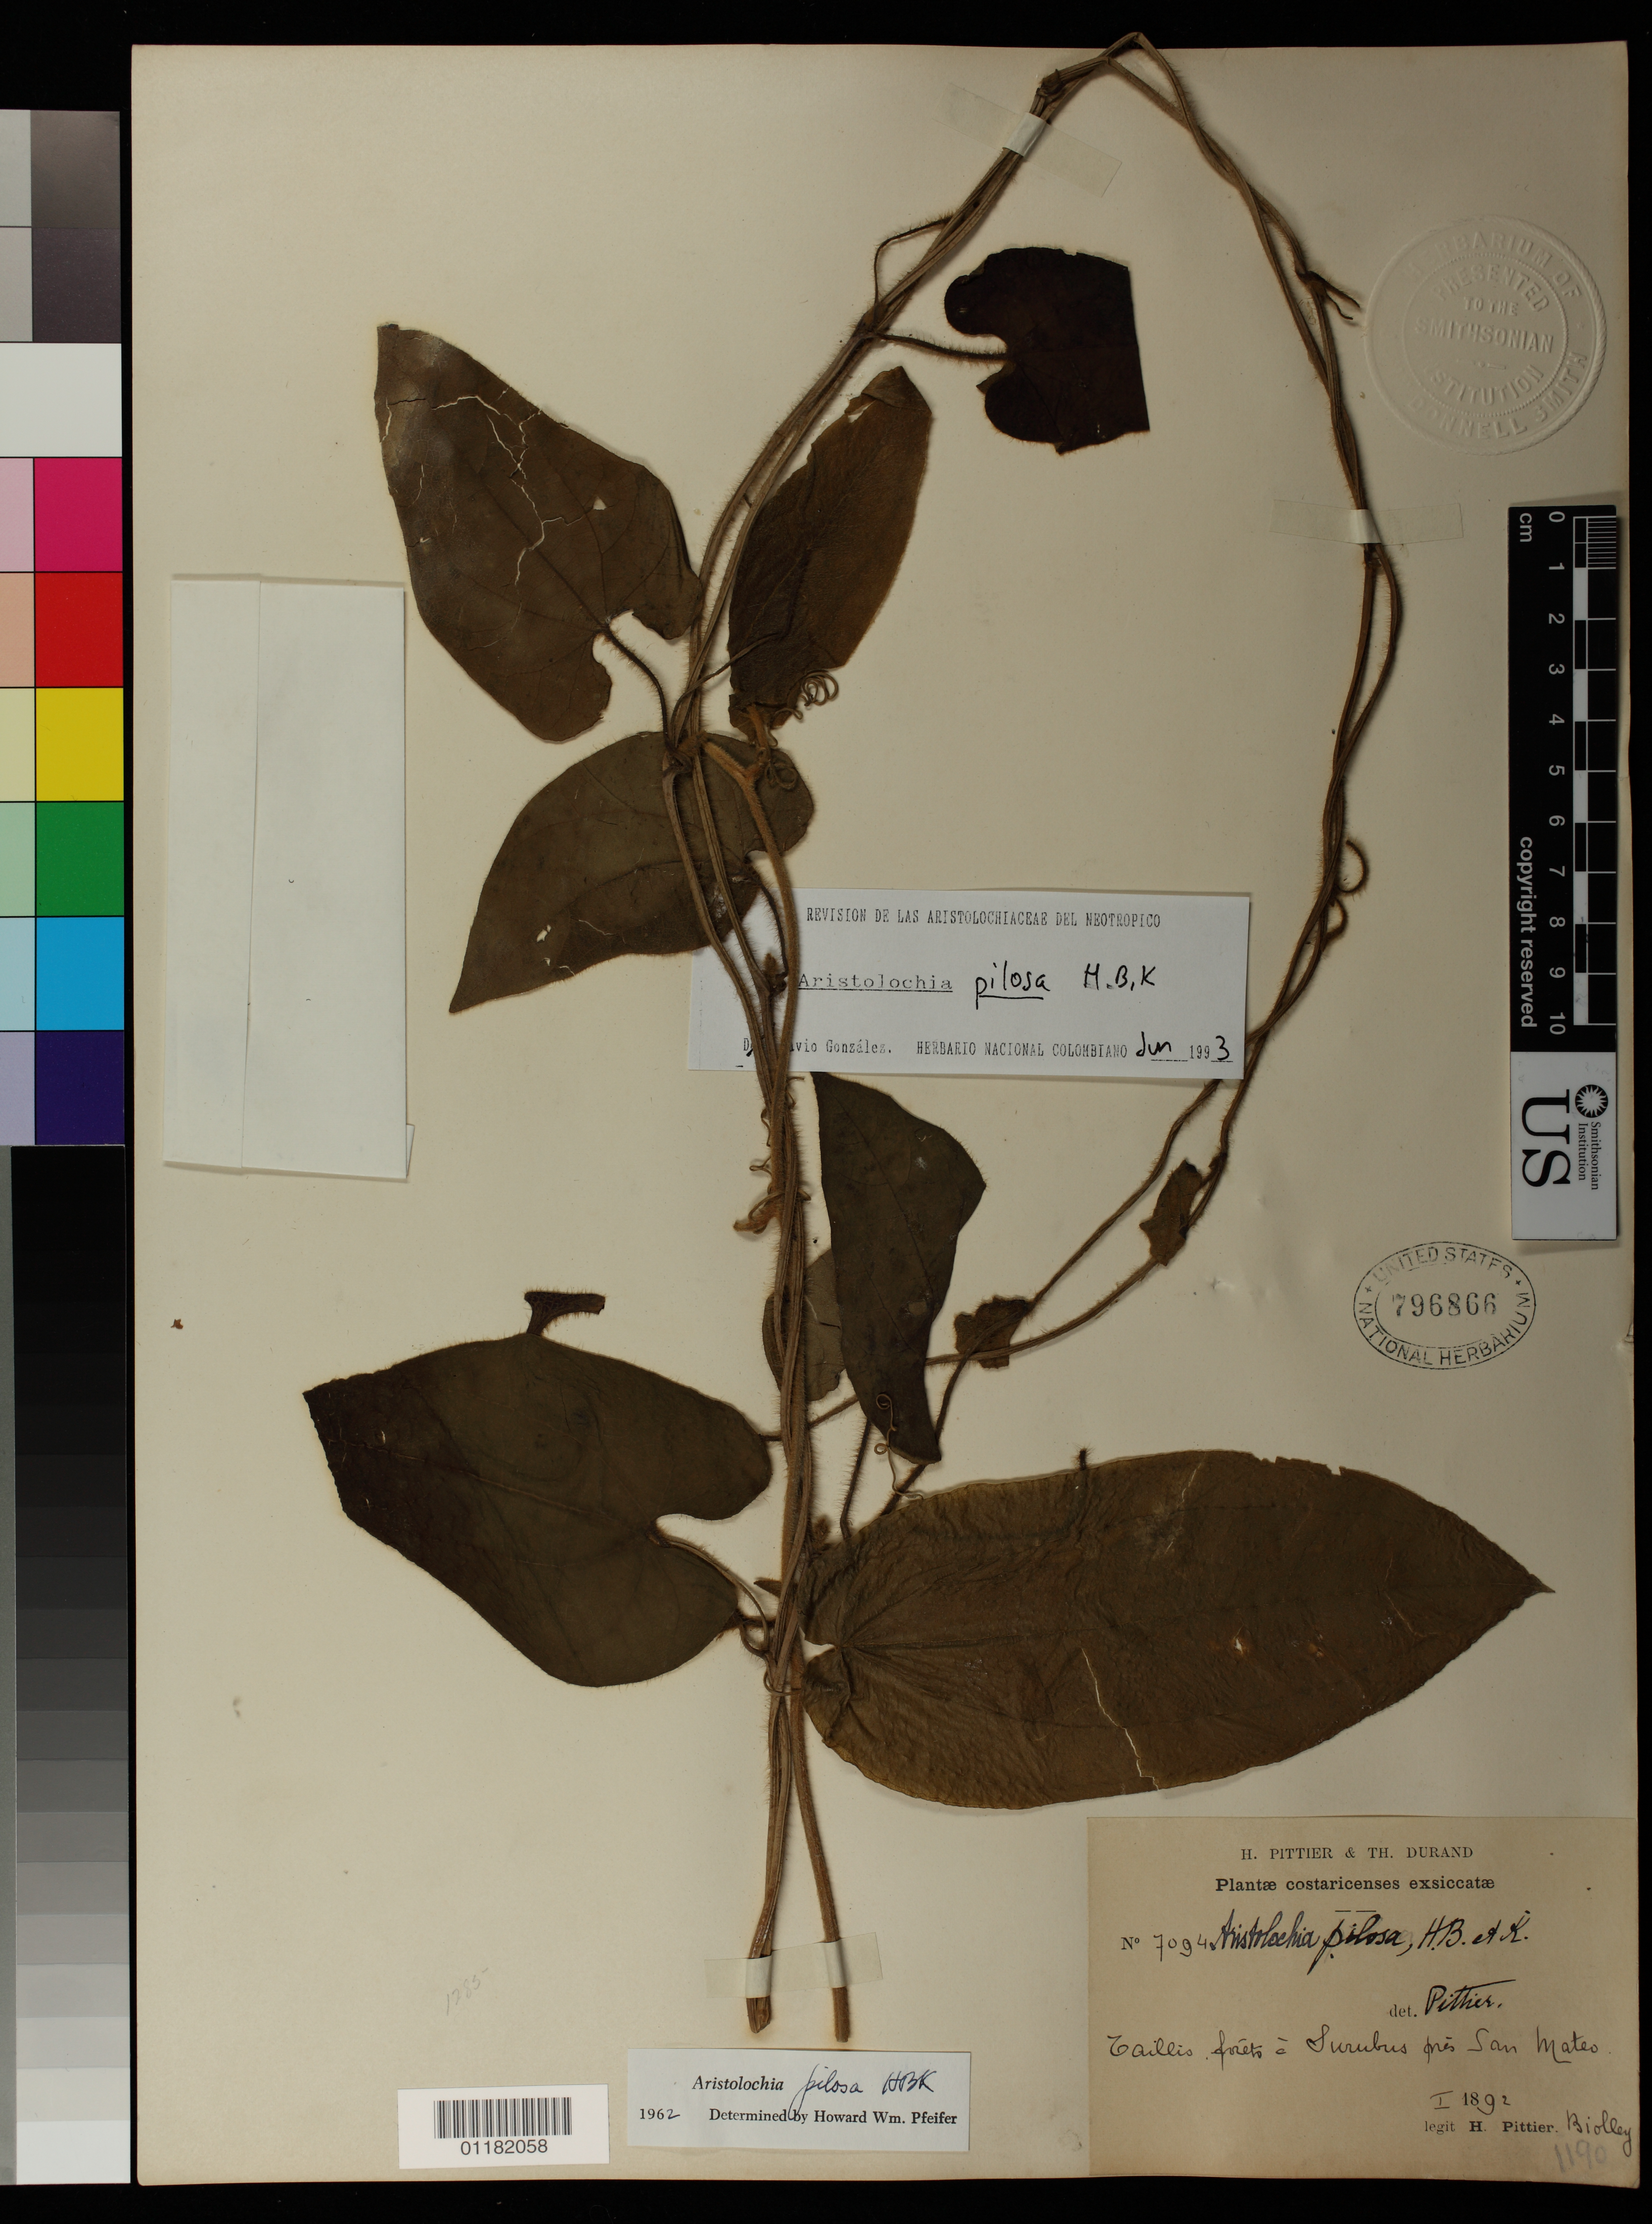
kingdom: Plantae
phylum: Tracheophyta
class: Magnoliopsida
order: Piperales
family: Aristolochiaceae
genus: Aristolochia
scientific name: Aristolochia pilosa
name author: Kunth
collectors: H. F. Pittier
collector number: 7094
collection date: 1892-01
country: Costa Rica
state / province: Alajuela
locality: Surubus pres San Mateo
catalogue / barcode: US 796866